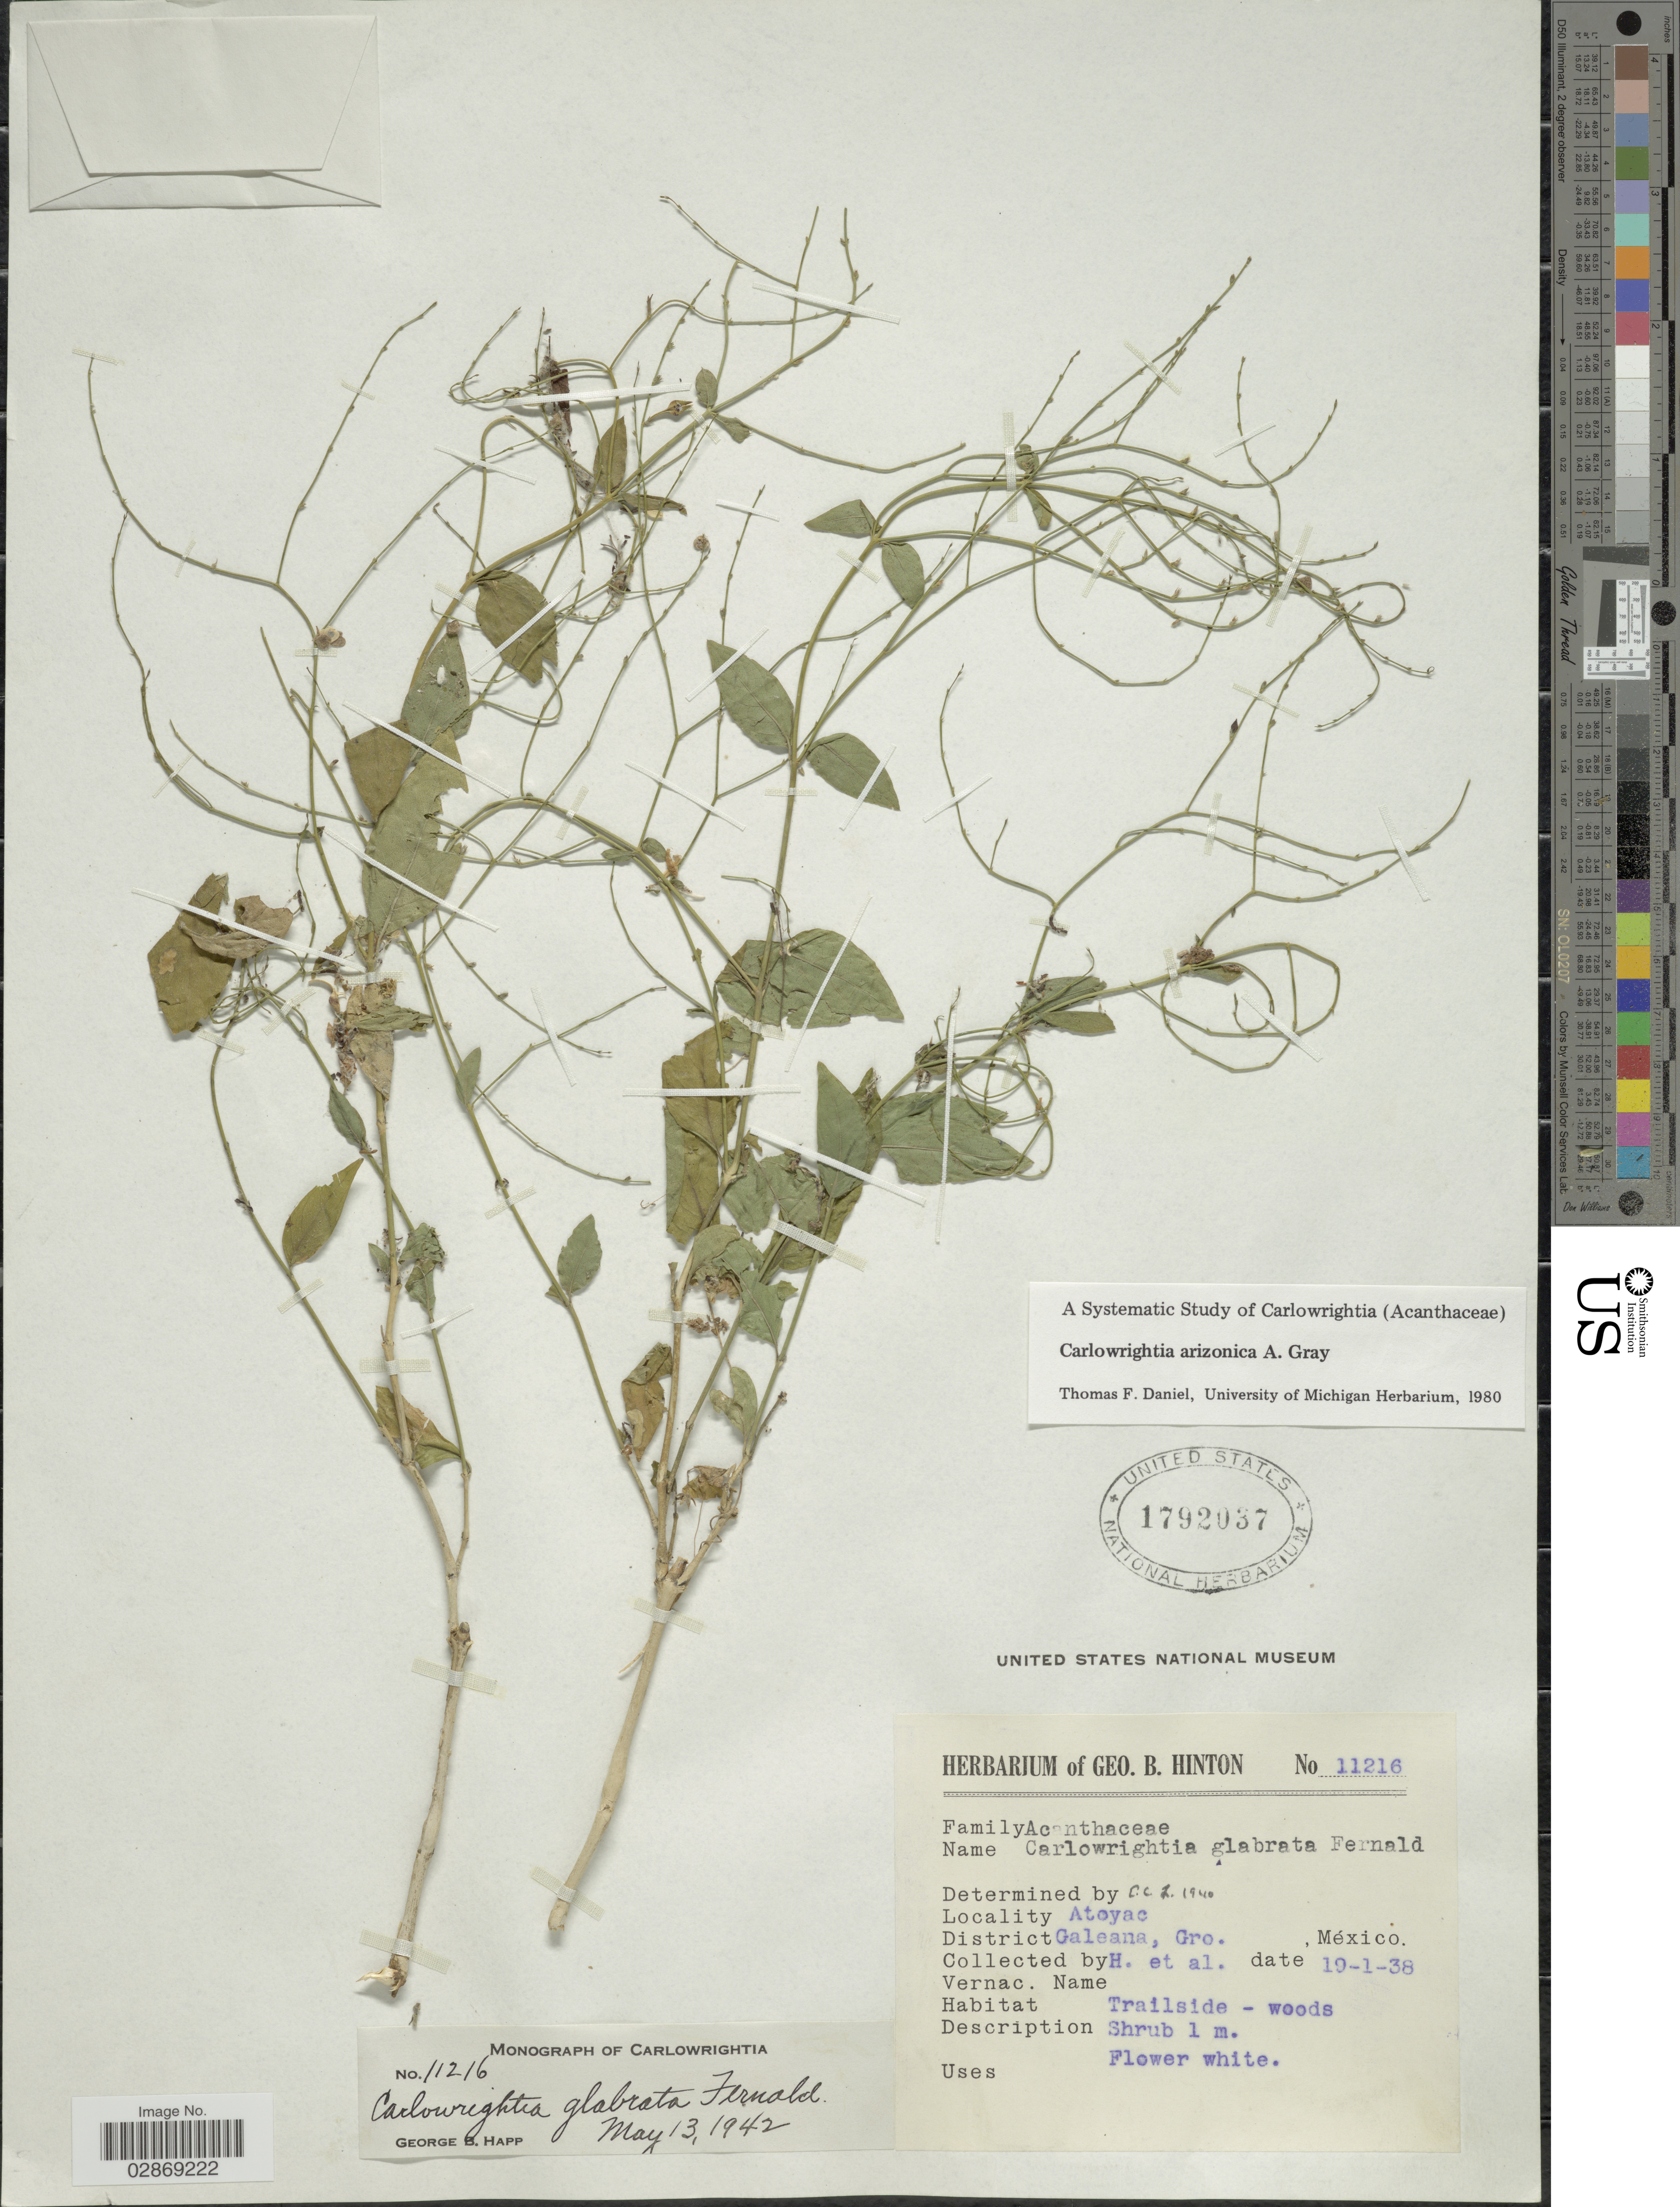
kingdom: Plantae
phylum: Tracheophyta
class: Magnoliopsida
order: Lamiales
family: Acanthaceae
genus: Carlowrightia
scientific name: Carlowrightia arizonica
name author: A. Gray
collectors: G. B. Hinton & et al.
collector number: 11216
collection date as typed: Transcribed d/m/y: 19/1/38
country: Mexico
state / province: Guerrero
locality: Atoyac, District Galeana, Gro., México.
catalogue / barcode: US 1792037